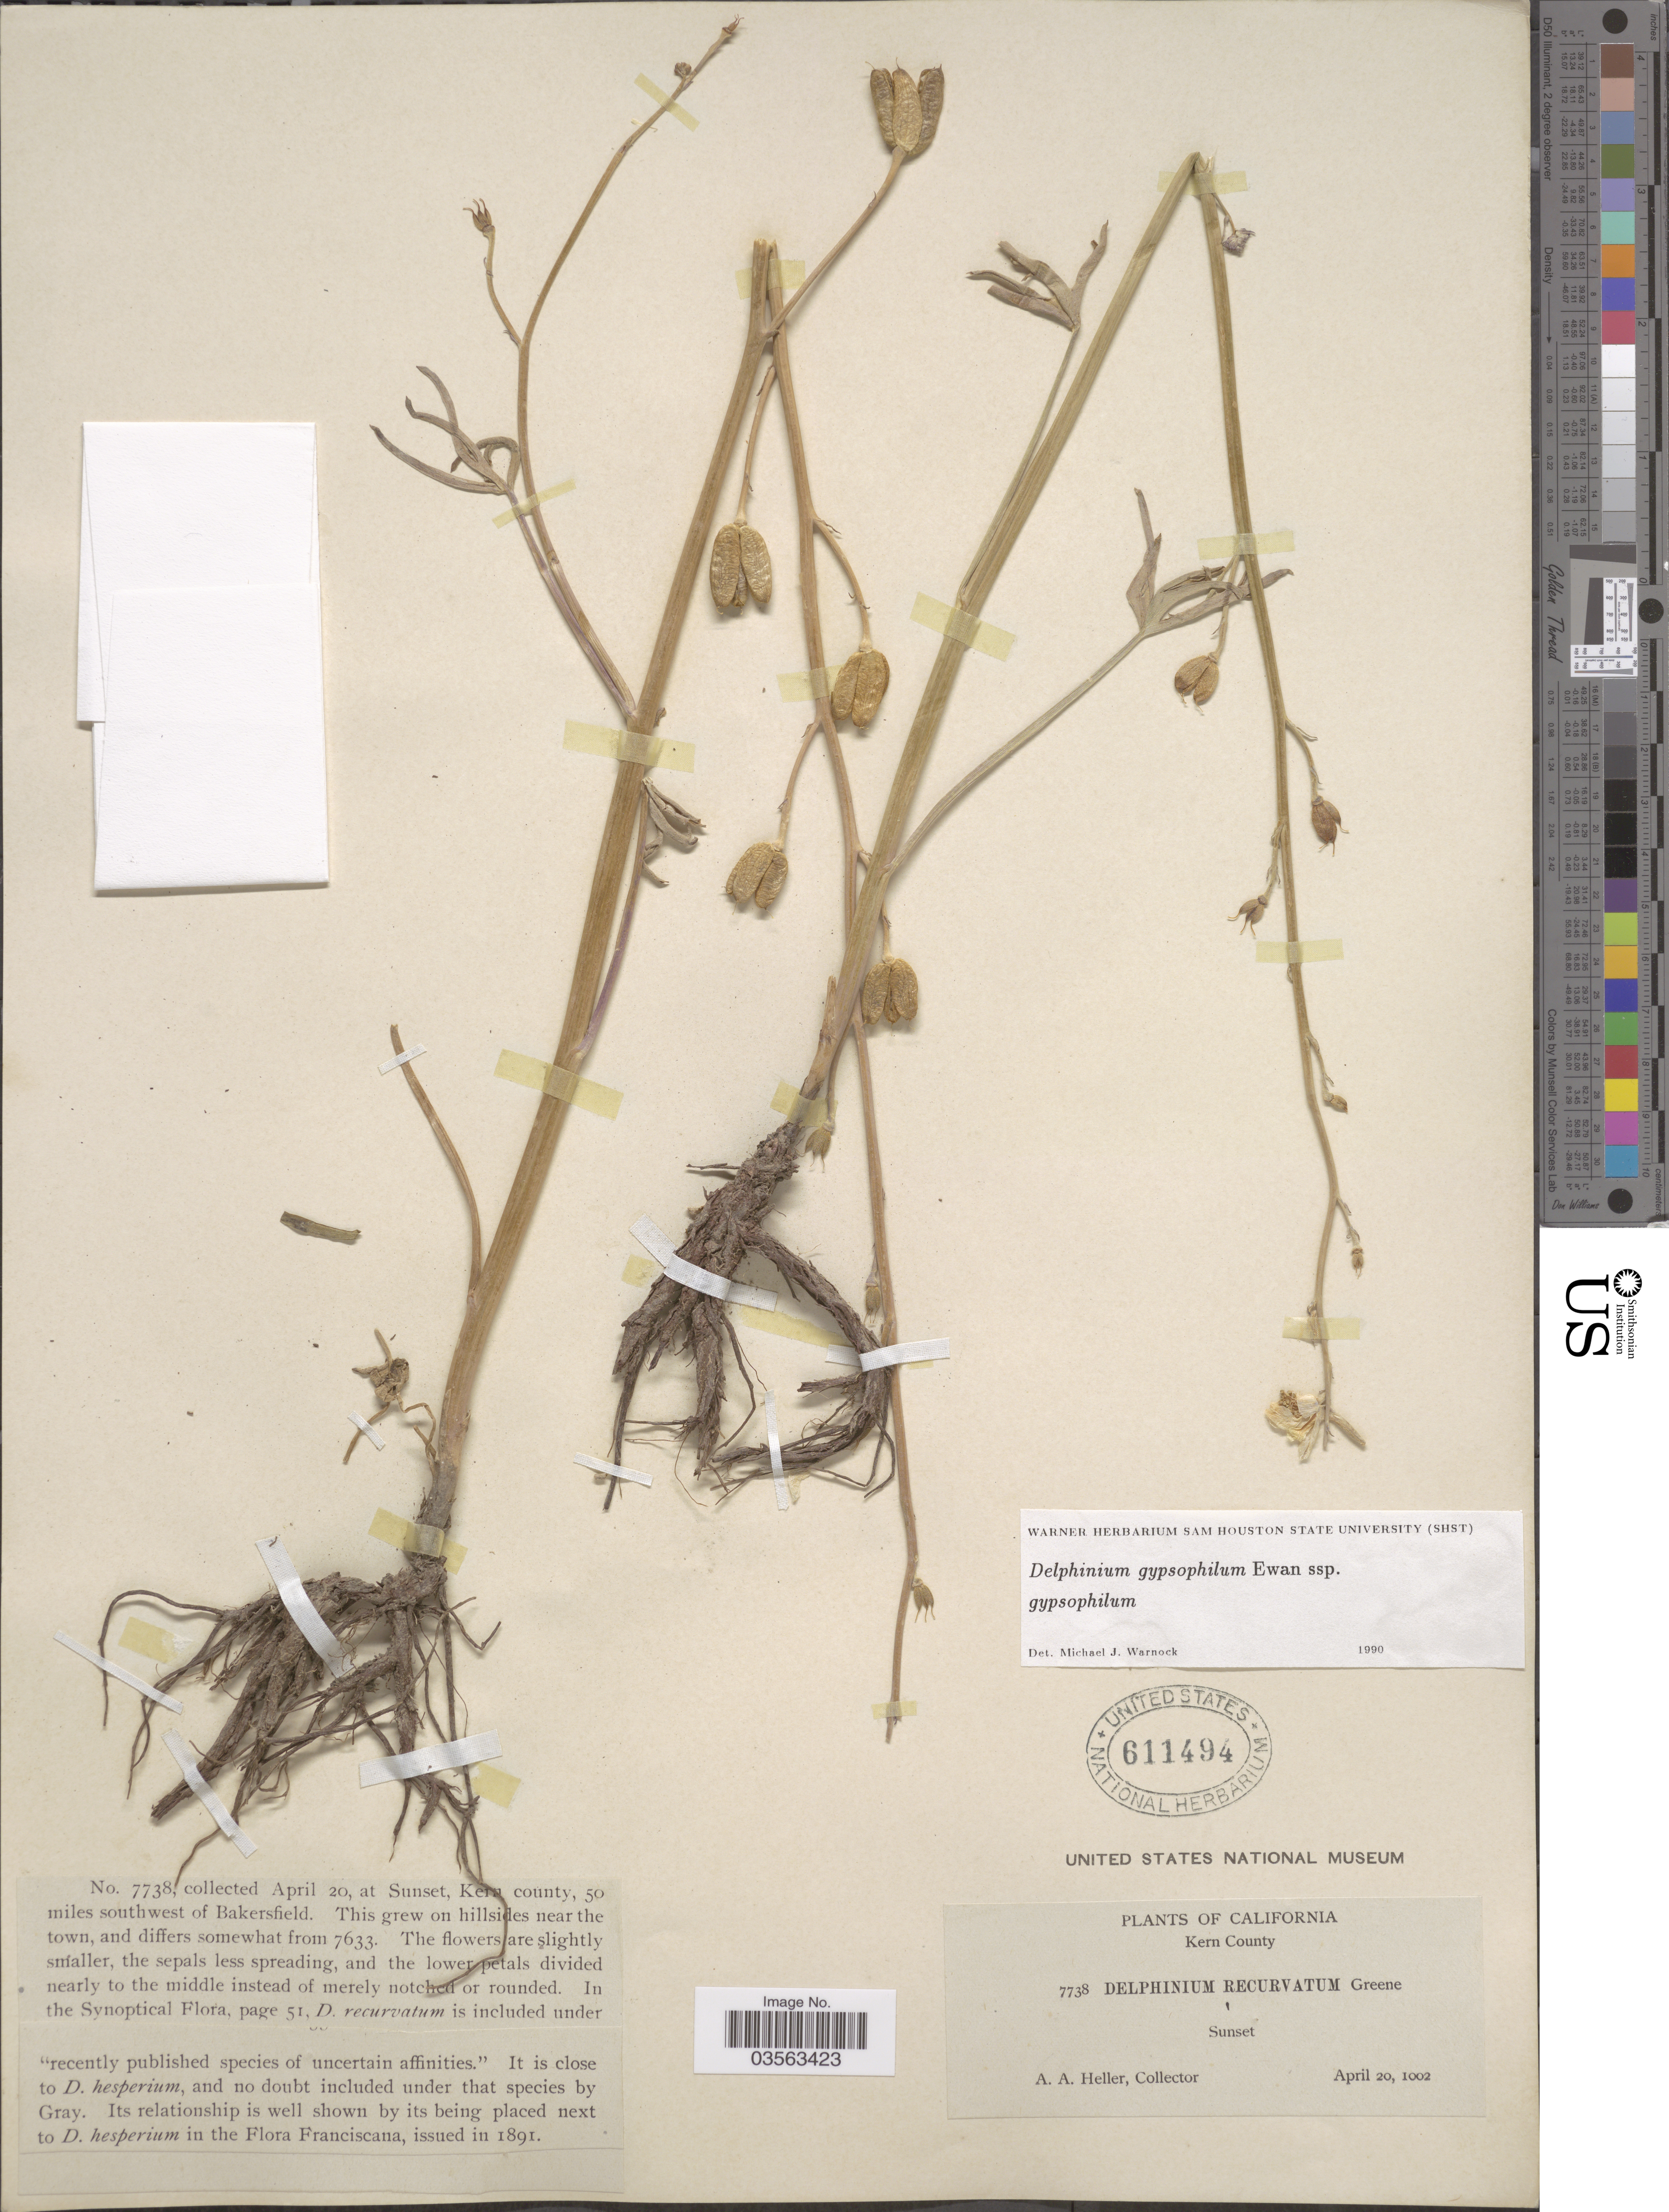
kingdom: Plantae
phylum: Tracheophyta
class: Magnoliopsida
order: Ranunculales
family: Ranunculaceae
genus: Delphinium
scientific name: Delphinium gypsophilum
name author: Ewan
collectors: A. A. Heller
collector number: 7738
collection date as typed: April 20, 1002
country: United States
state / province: California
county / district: Kern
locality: At Sunset, Kern county, 50 miles southwest of Bakersfield.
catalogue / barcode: US 611494